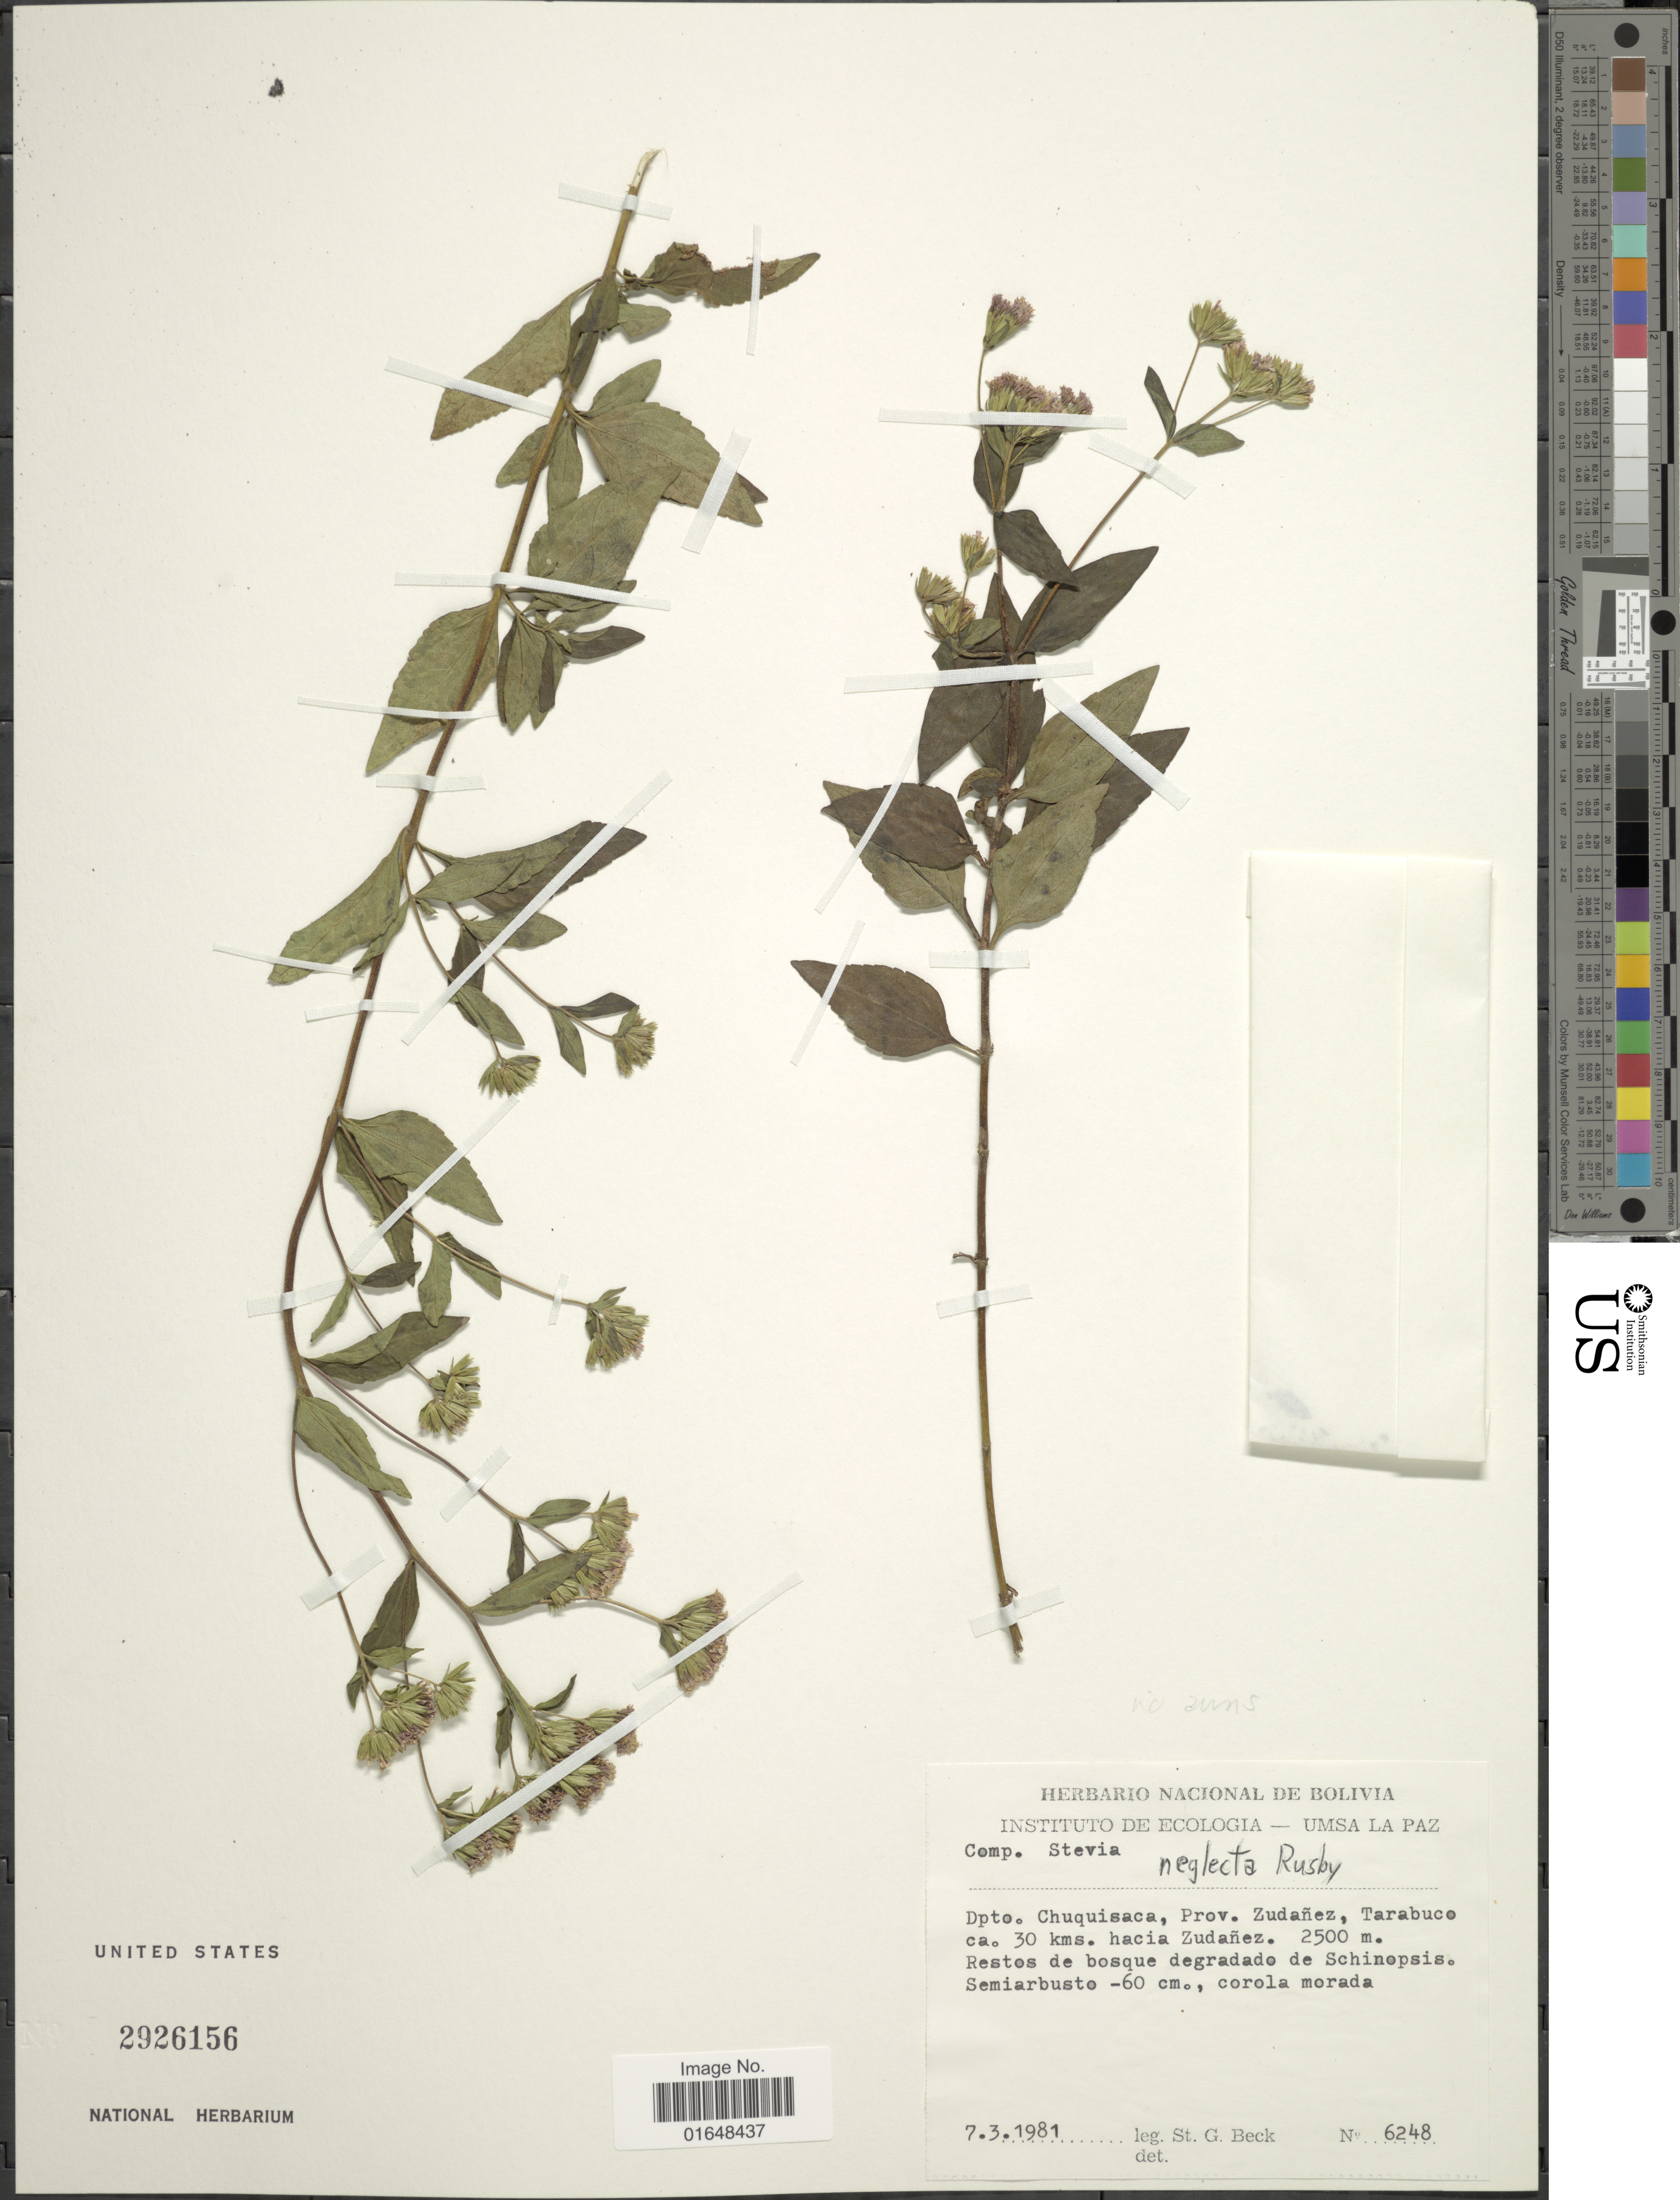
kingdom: Plantae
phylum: Tracheophyta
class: Magnoliopsida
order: Asterales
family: Asteraceae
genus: Stevia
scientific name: Stevia neglecta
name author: Rusby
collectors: S. G. Beck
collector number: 6248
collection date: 1981-03-07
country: Bolivia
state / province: Chuquisaca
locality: Dpto. Chuquisaca, Prov. Zudañez, Tarabuco ca. 30 kms. hacia Zudañez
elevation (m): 2500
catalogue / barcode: US 2926156